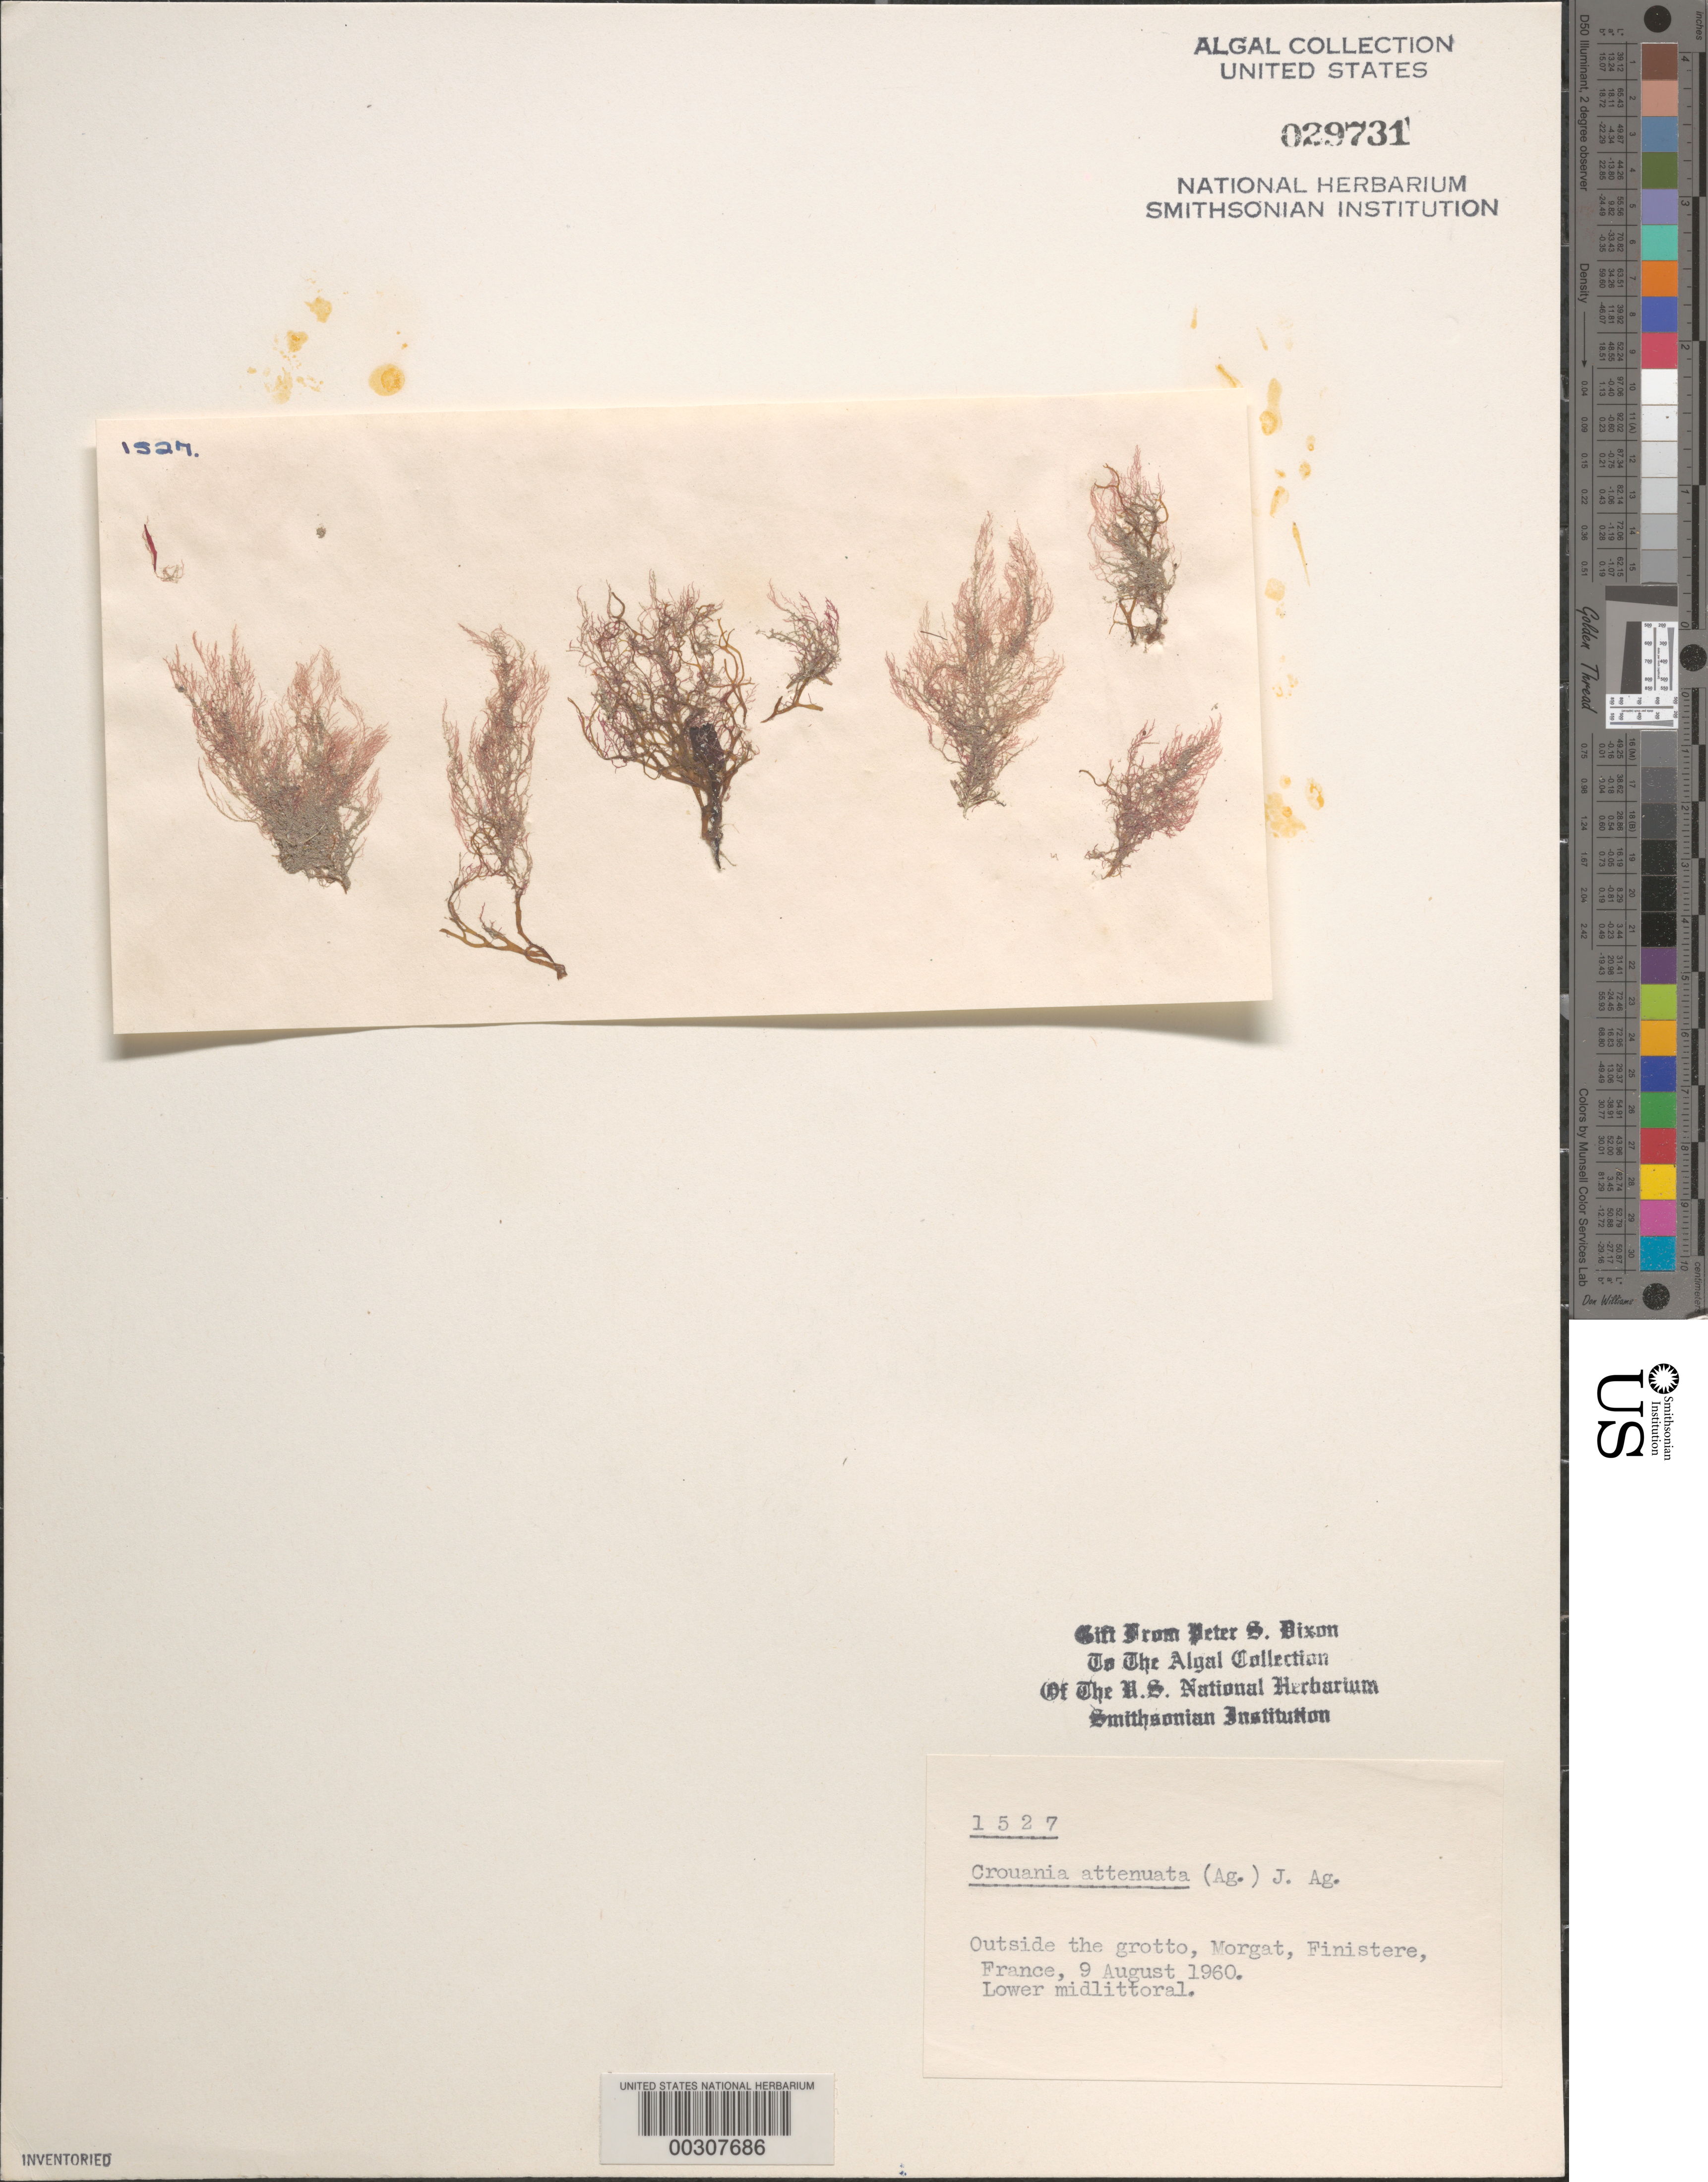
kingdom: Plantae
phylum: Rhodophyta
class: Florideophyceae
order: Ceramiales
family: Callithamniaceae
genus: Crouania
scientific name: Crouania attenuata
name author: (C. Agardh) J. Agardh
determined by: Dixon, P. S.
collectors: P. S. Dixon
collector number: PSD 1527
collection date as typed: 09 Aug 1960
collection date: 1960-08-09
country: France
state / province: Bretagne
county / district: Finistère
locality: Morgat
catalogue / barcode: US 29731